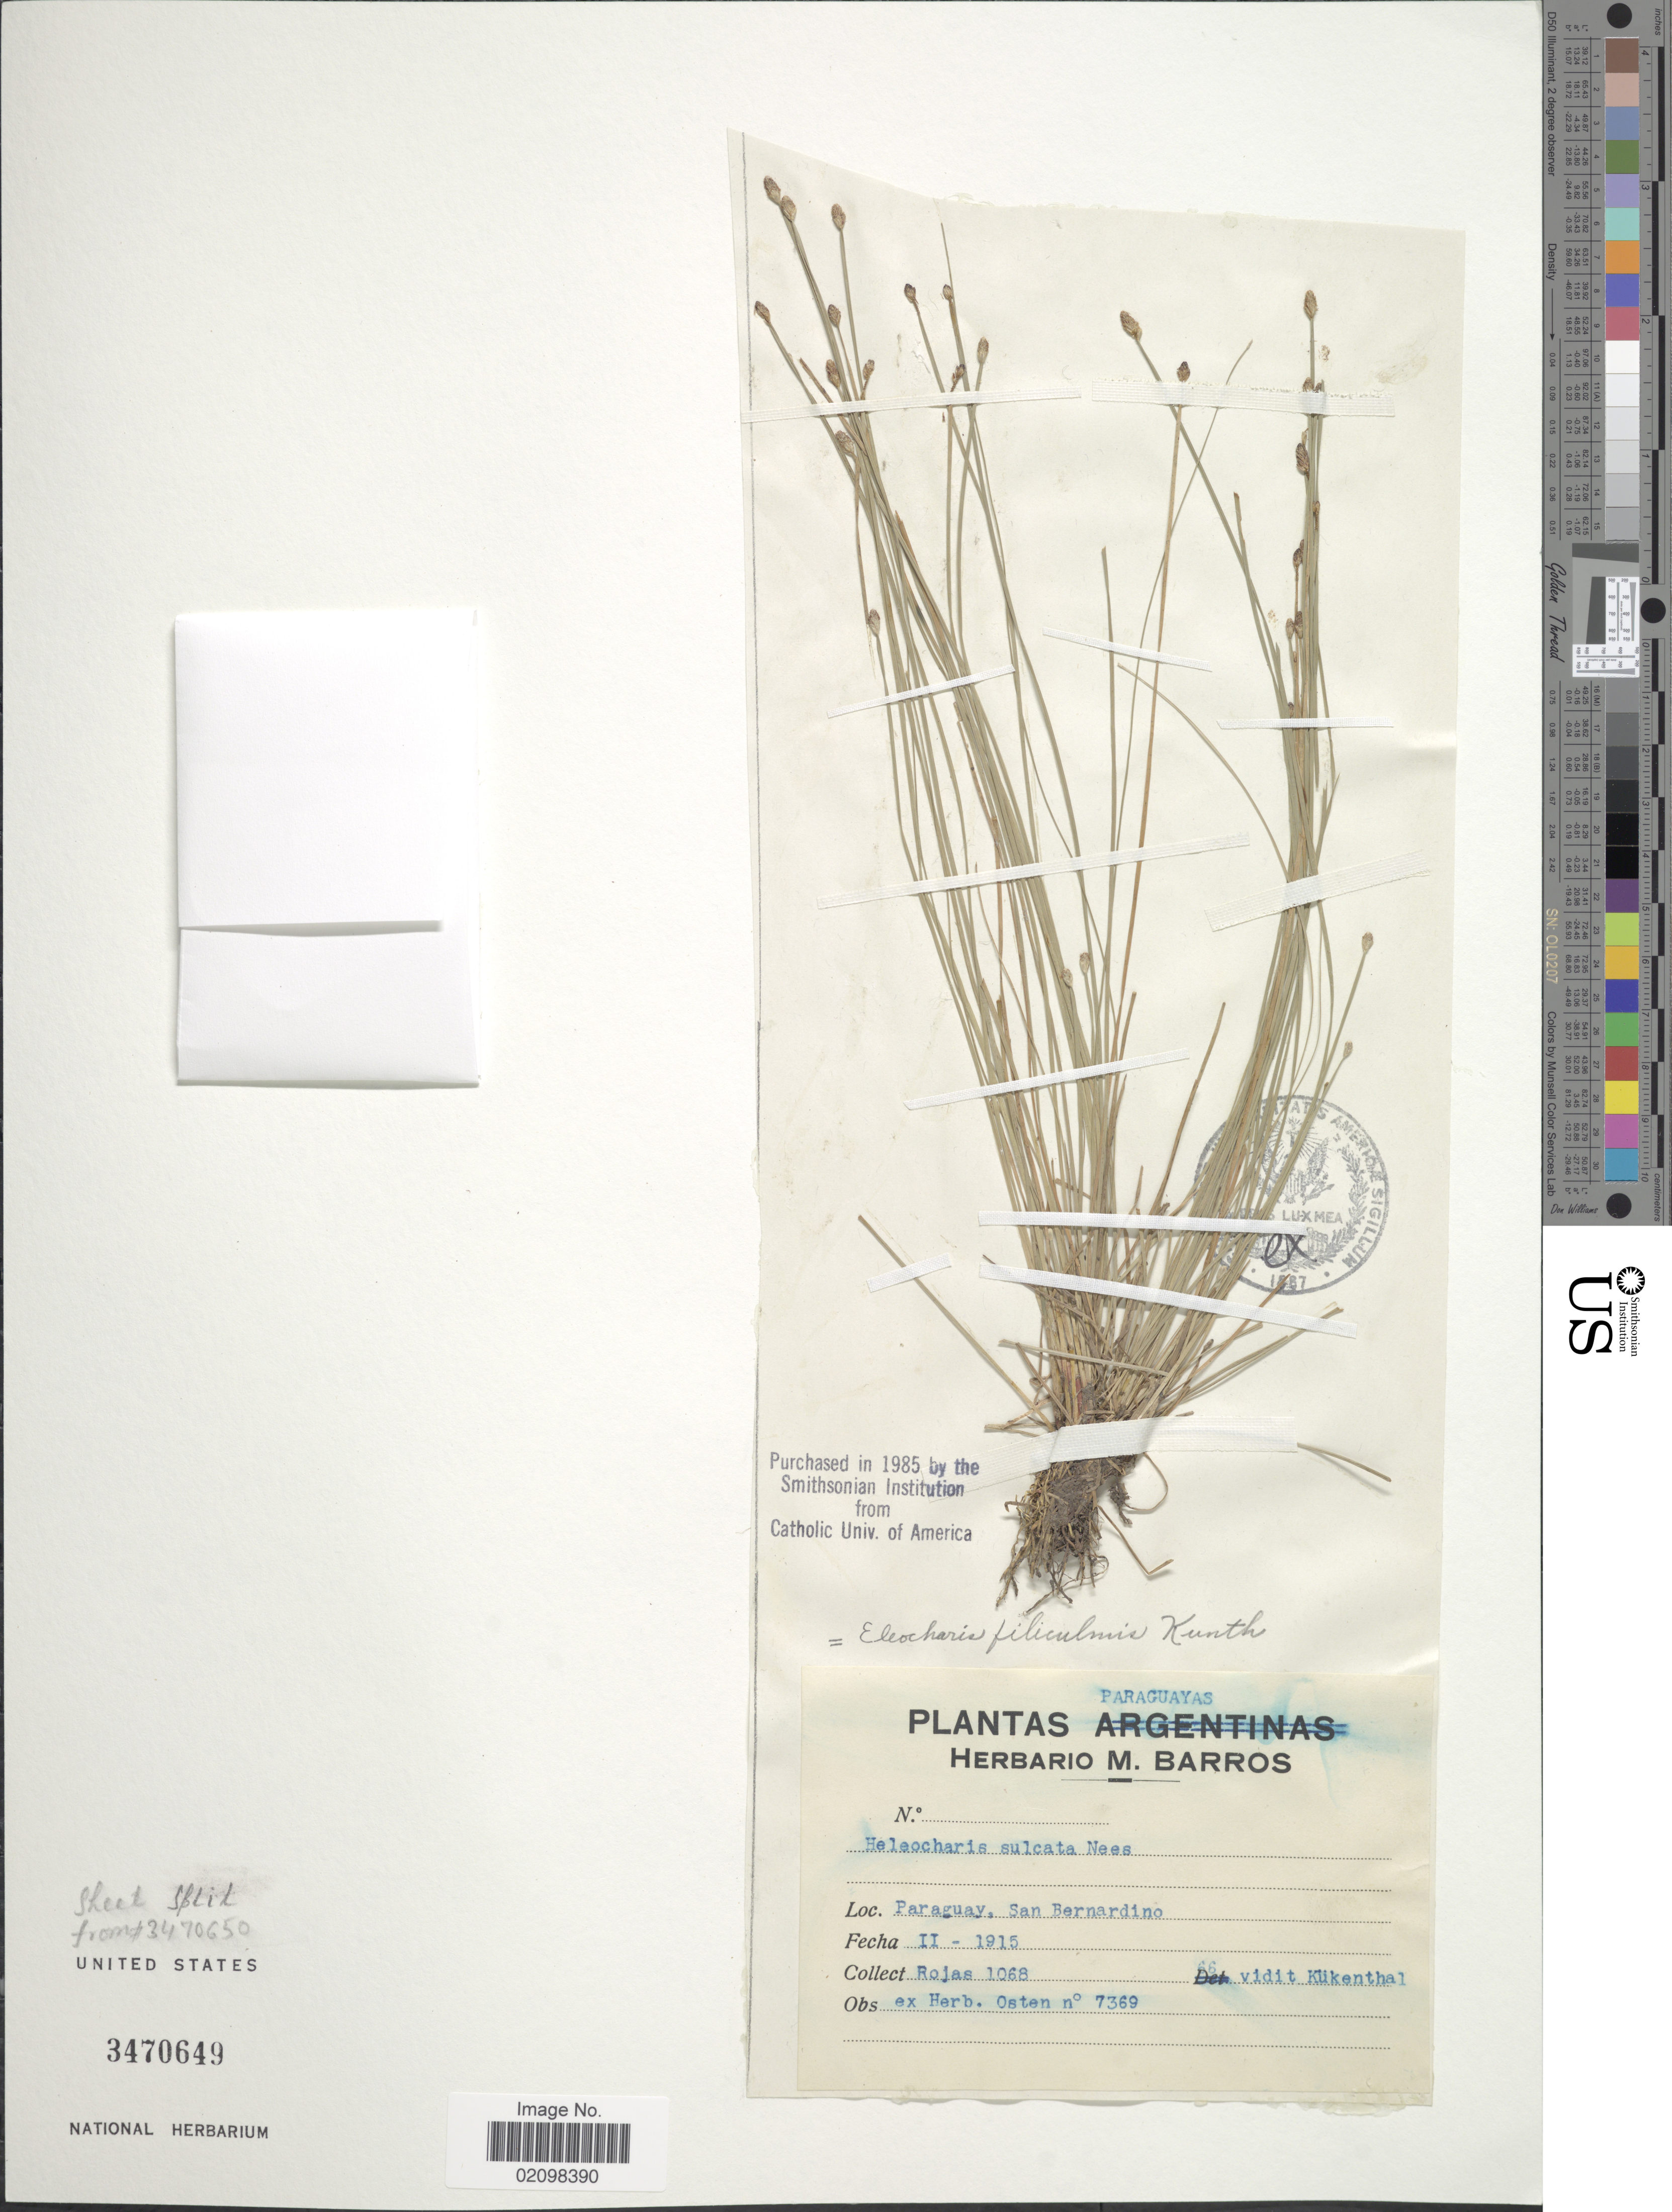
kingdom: Plantae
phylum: Tracheophyta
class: Liliopsida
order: Poales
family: Cyperaceae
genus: Eleocharis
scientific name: Eleocharis filiculmis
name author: Kunth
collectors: Rojas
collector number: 1068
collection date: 1915-02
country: Paraguay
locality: San Bernardino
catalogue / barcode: US 3470649